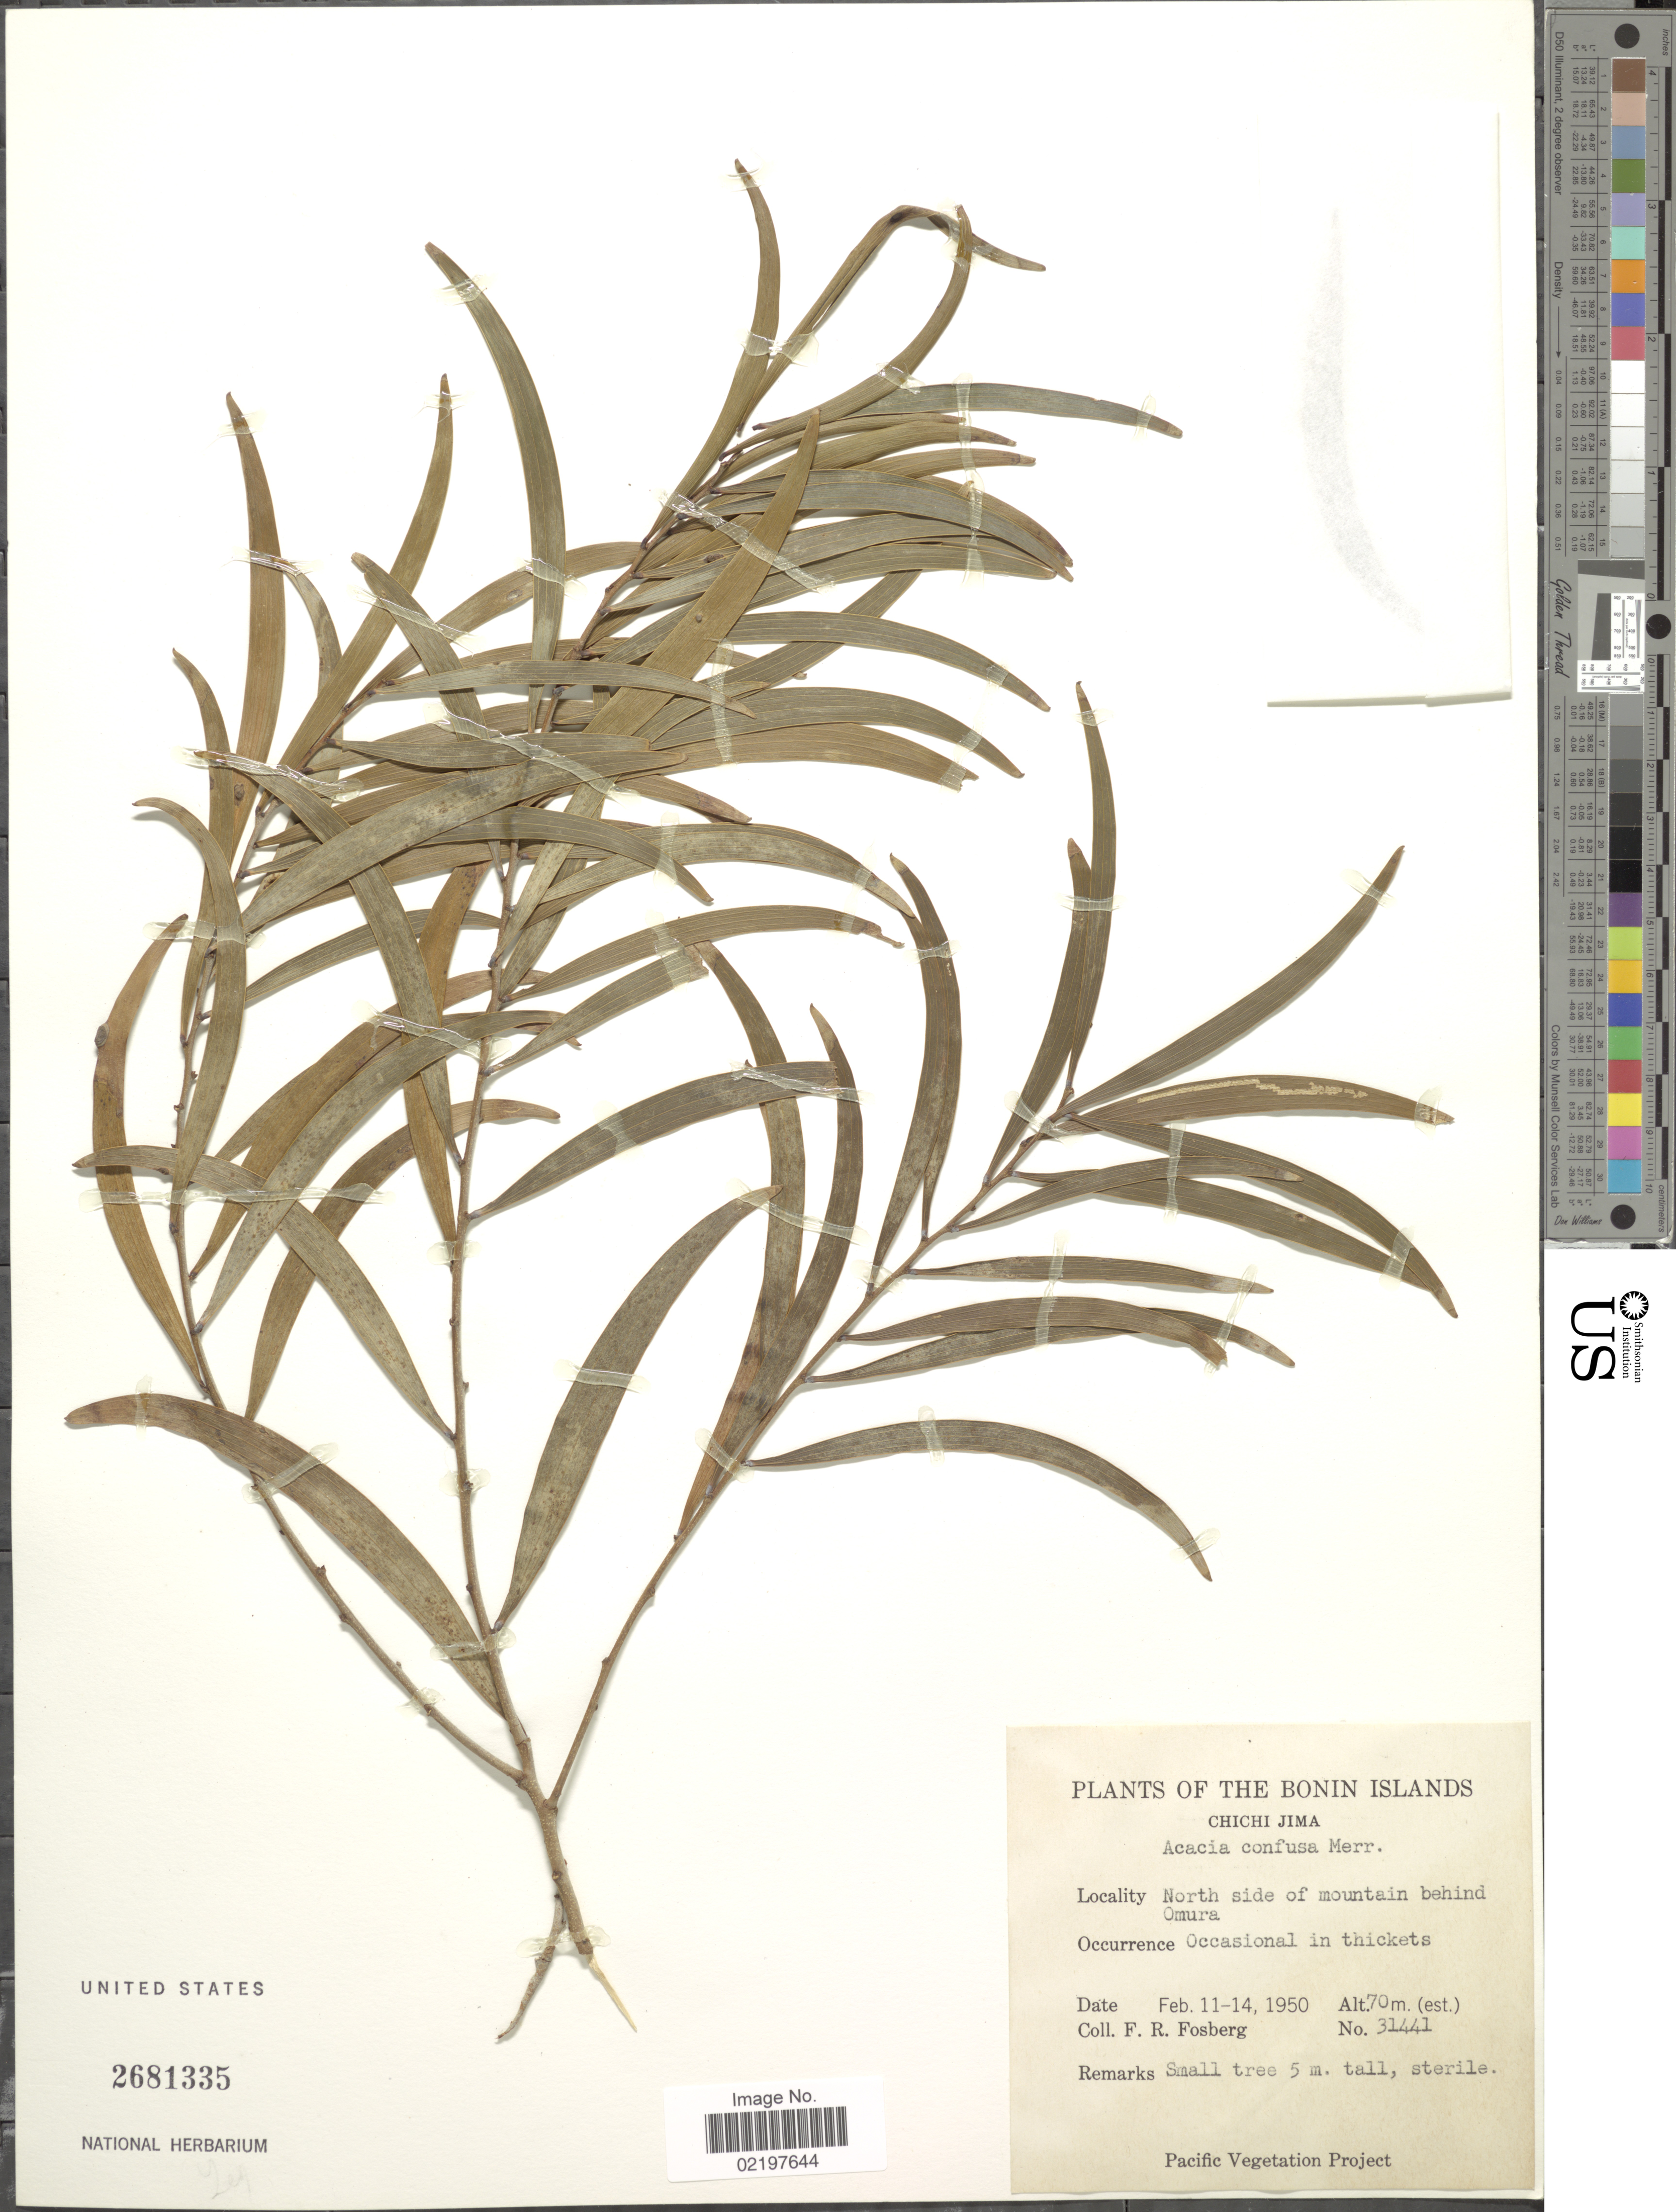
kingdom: Plantae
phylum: Tracheophyta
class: Magnoliopsida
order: Fabales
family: Fabaceae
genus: Acacia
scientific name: Acacia confusa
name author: Merr.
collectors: F. R. Fosberg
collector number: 31441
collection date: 1950-02-11/1950-02-14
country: Japan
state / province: Tokyo, Federal City of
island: Bonin Islands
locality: The Bonin Islands, Chichi Jima, North side of mountain behind Omura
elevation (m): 70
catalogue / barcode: US 2681335